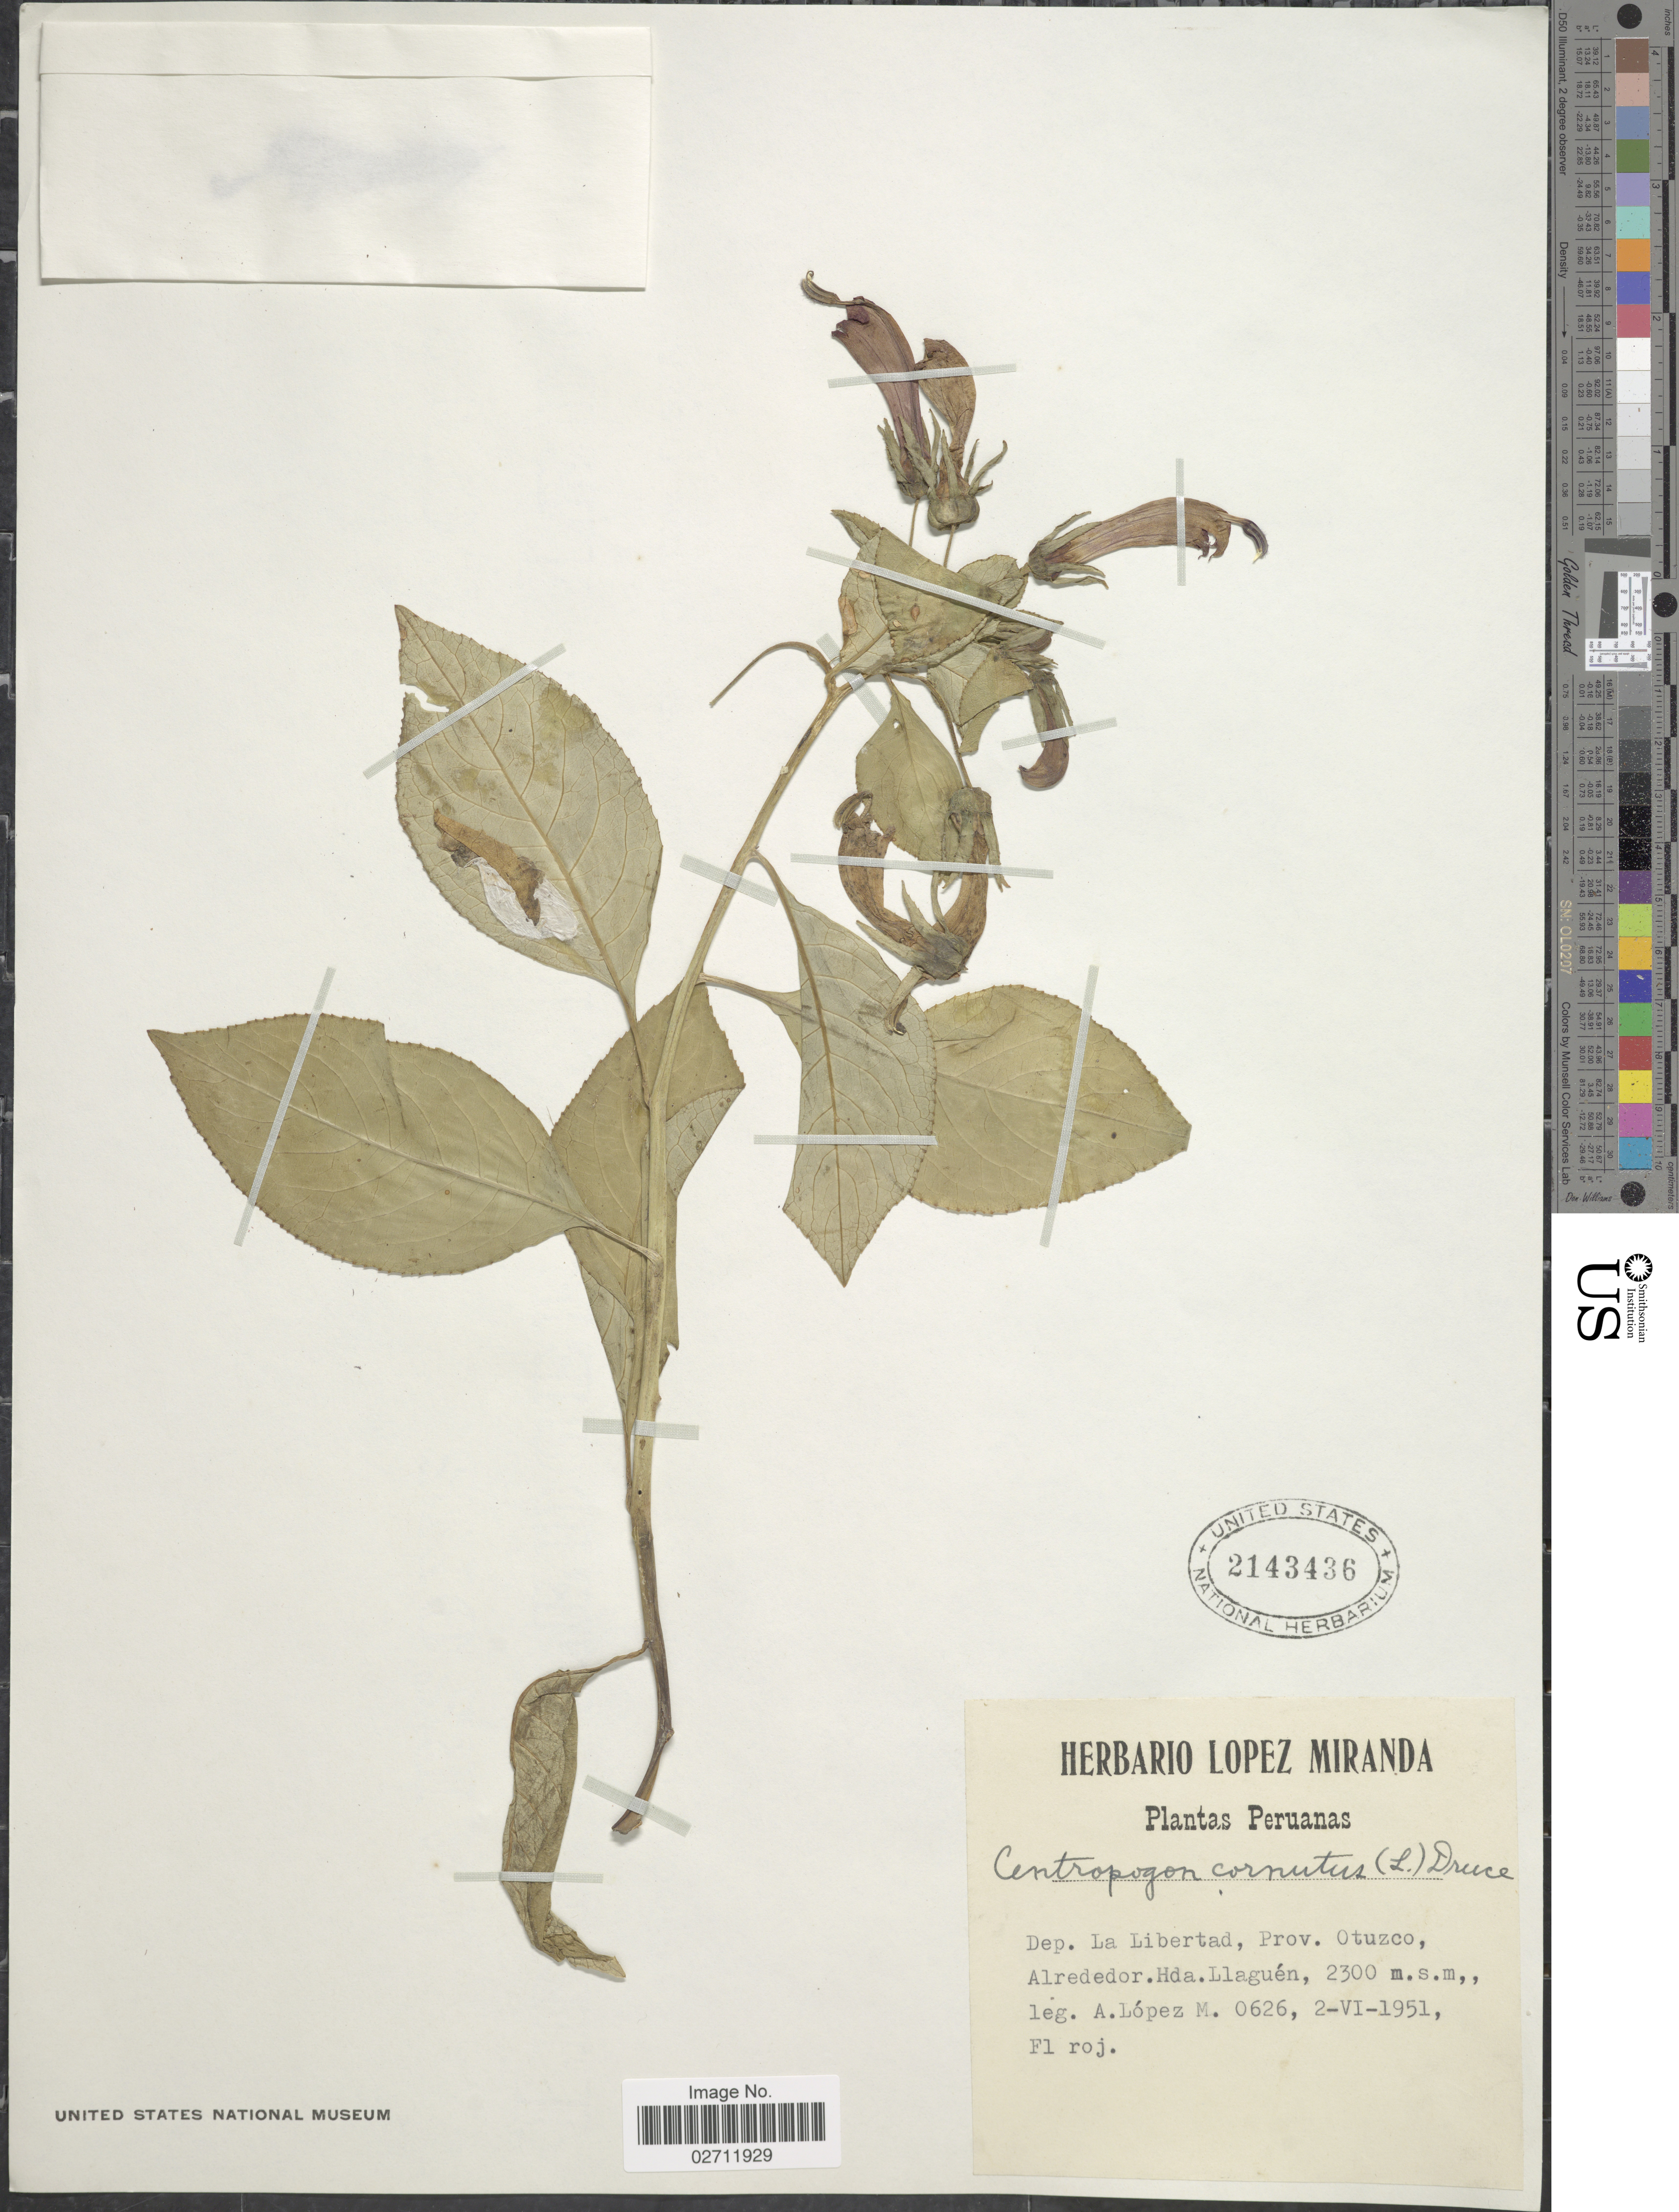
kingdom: Plantae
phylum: Tracheophyta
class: Magnoliopsida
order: Asterales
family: Campanulaceae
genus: Centropogon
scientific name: Centropogon cornutus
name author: (L.) Druce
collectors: A. López M.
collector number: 0626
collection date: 1951-06-02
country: Peru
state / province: La Libertad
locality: Prov. Otuzco, Alrededor. Hda. Llaguen.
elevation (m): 2300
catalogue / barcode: US 2143436